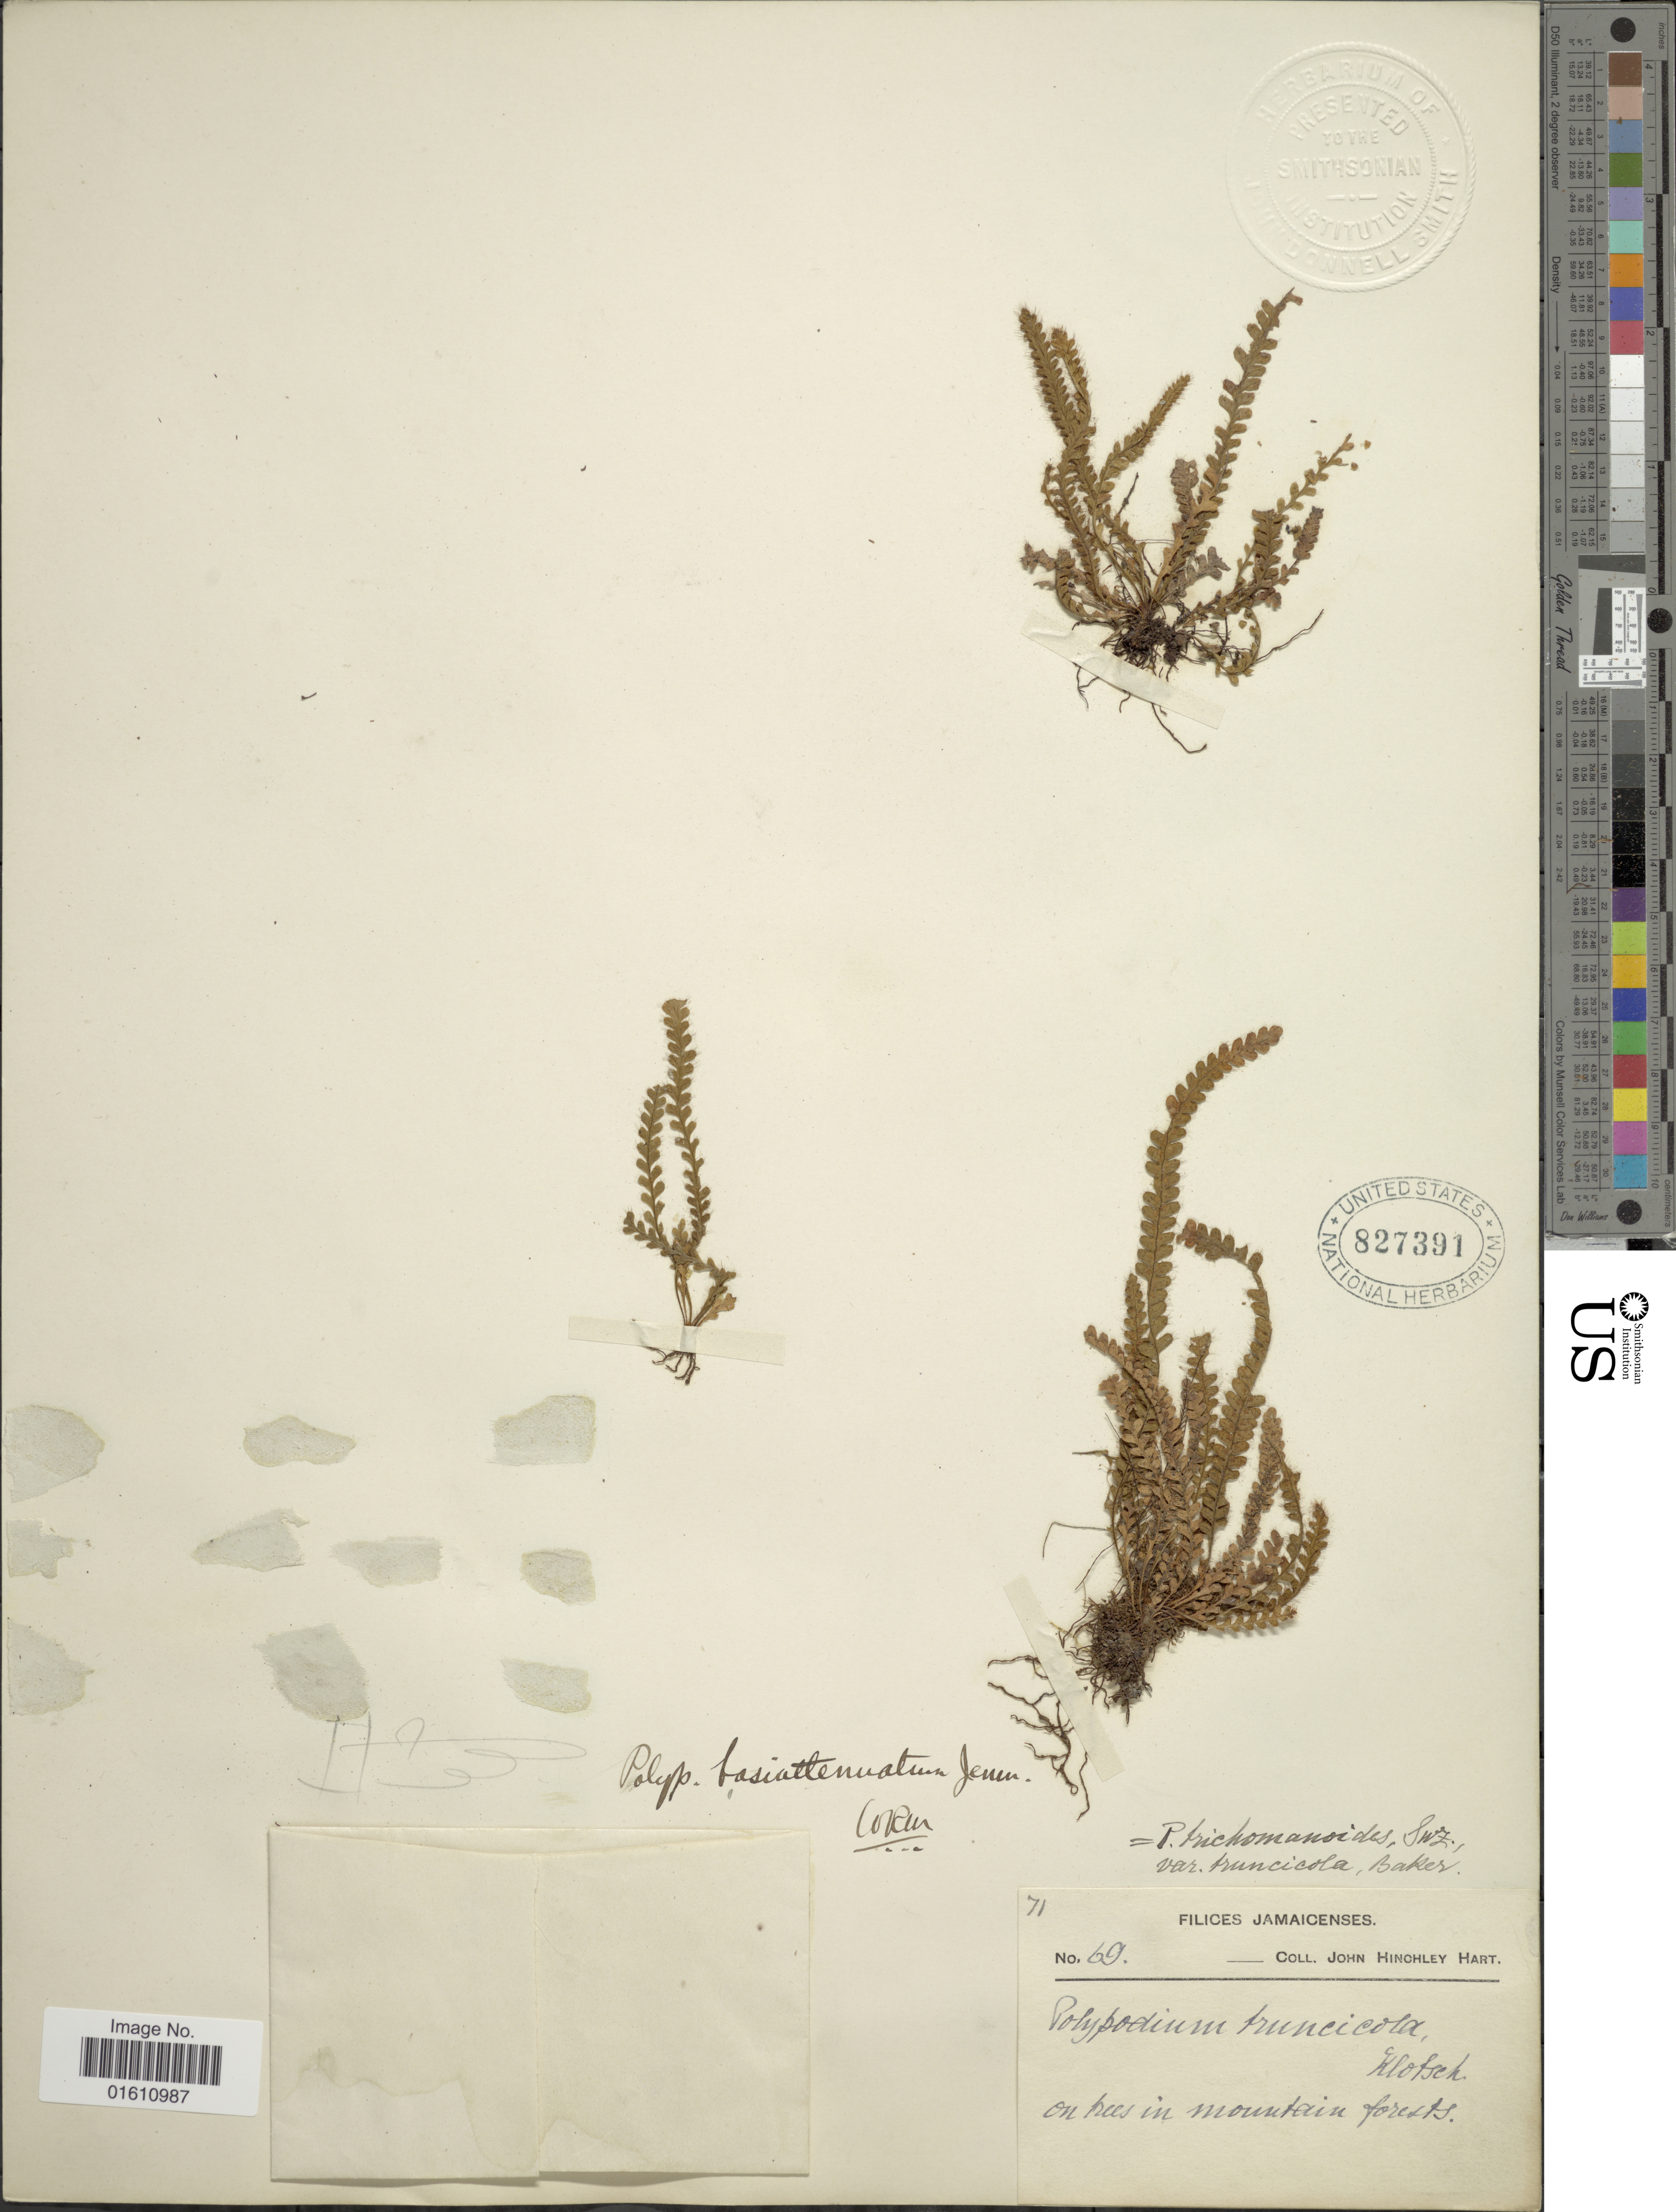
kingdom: Plantae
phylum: Tracheophyta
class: Polypodiopsida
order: Polypodiales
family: Polypodiaceae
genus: Moranopteris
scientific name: Moranopteris basiattenuata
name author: (Jenman) R. Y. Hirai & J. Prado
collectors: J. H. Hart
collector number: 69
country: Jamaica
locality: On trees in mountain forests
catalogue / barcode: US 827391